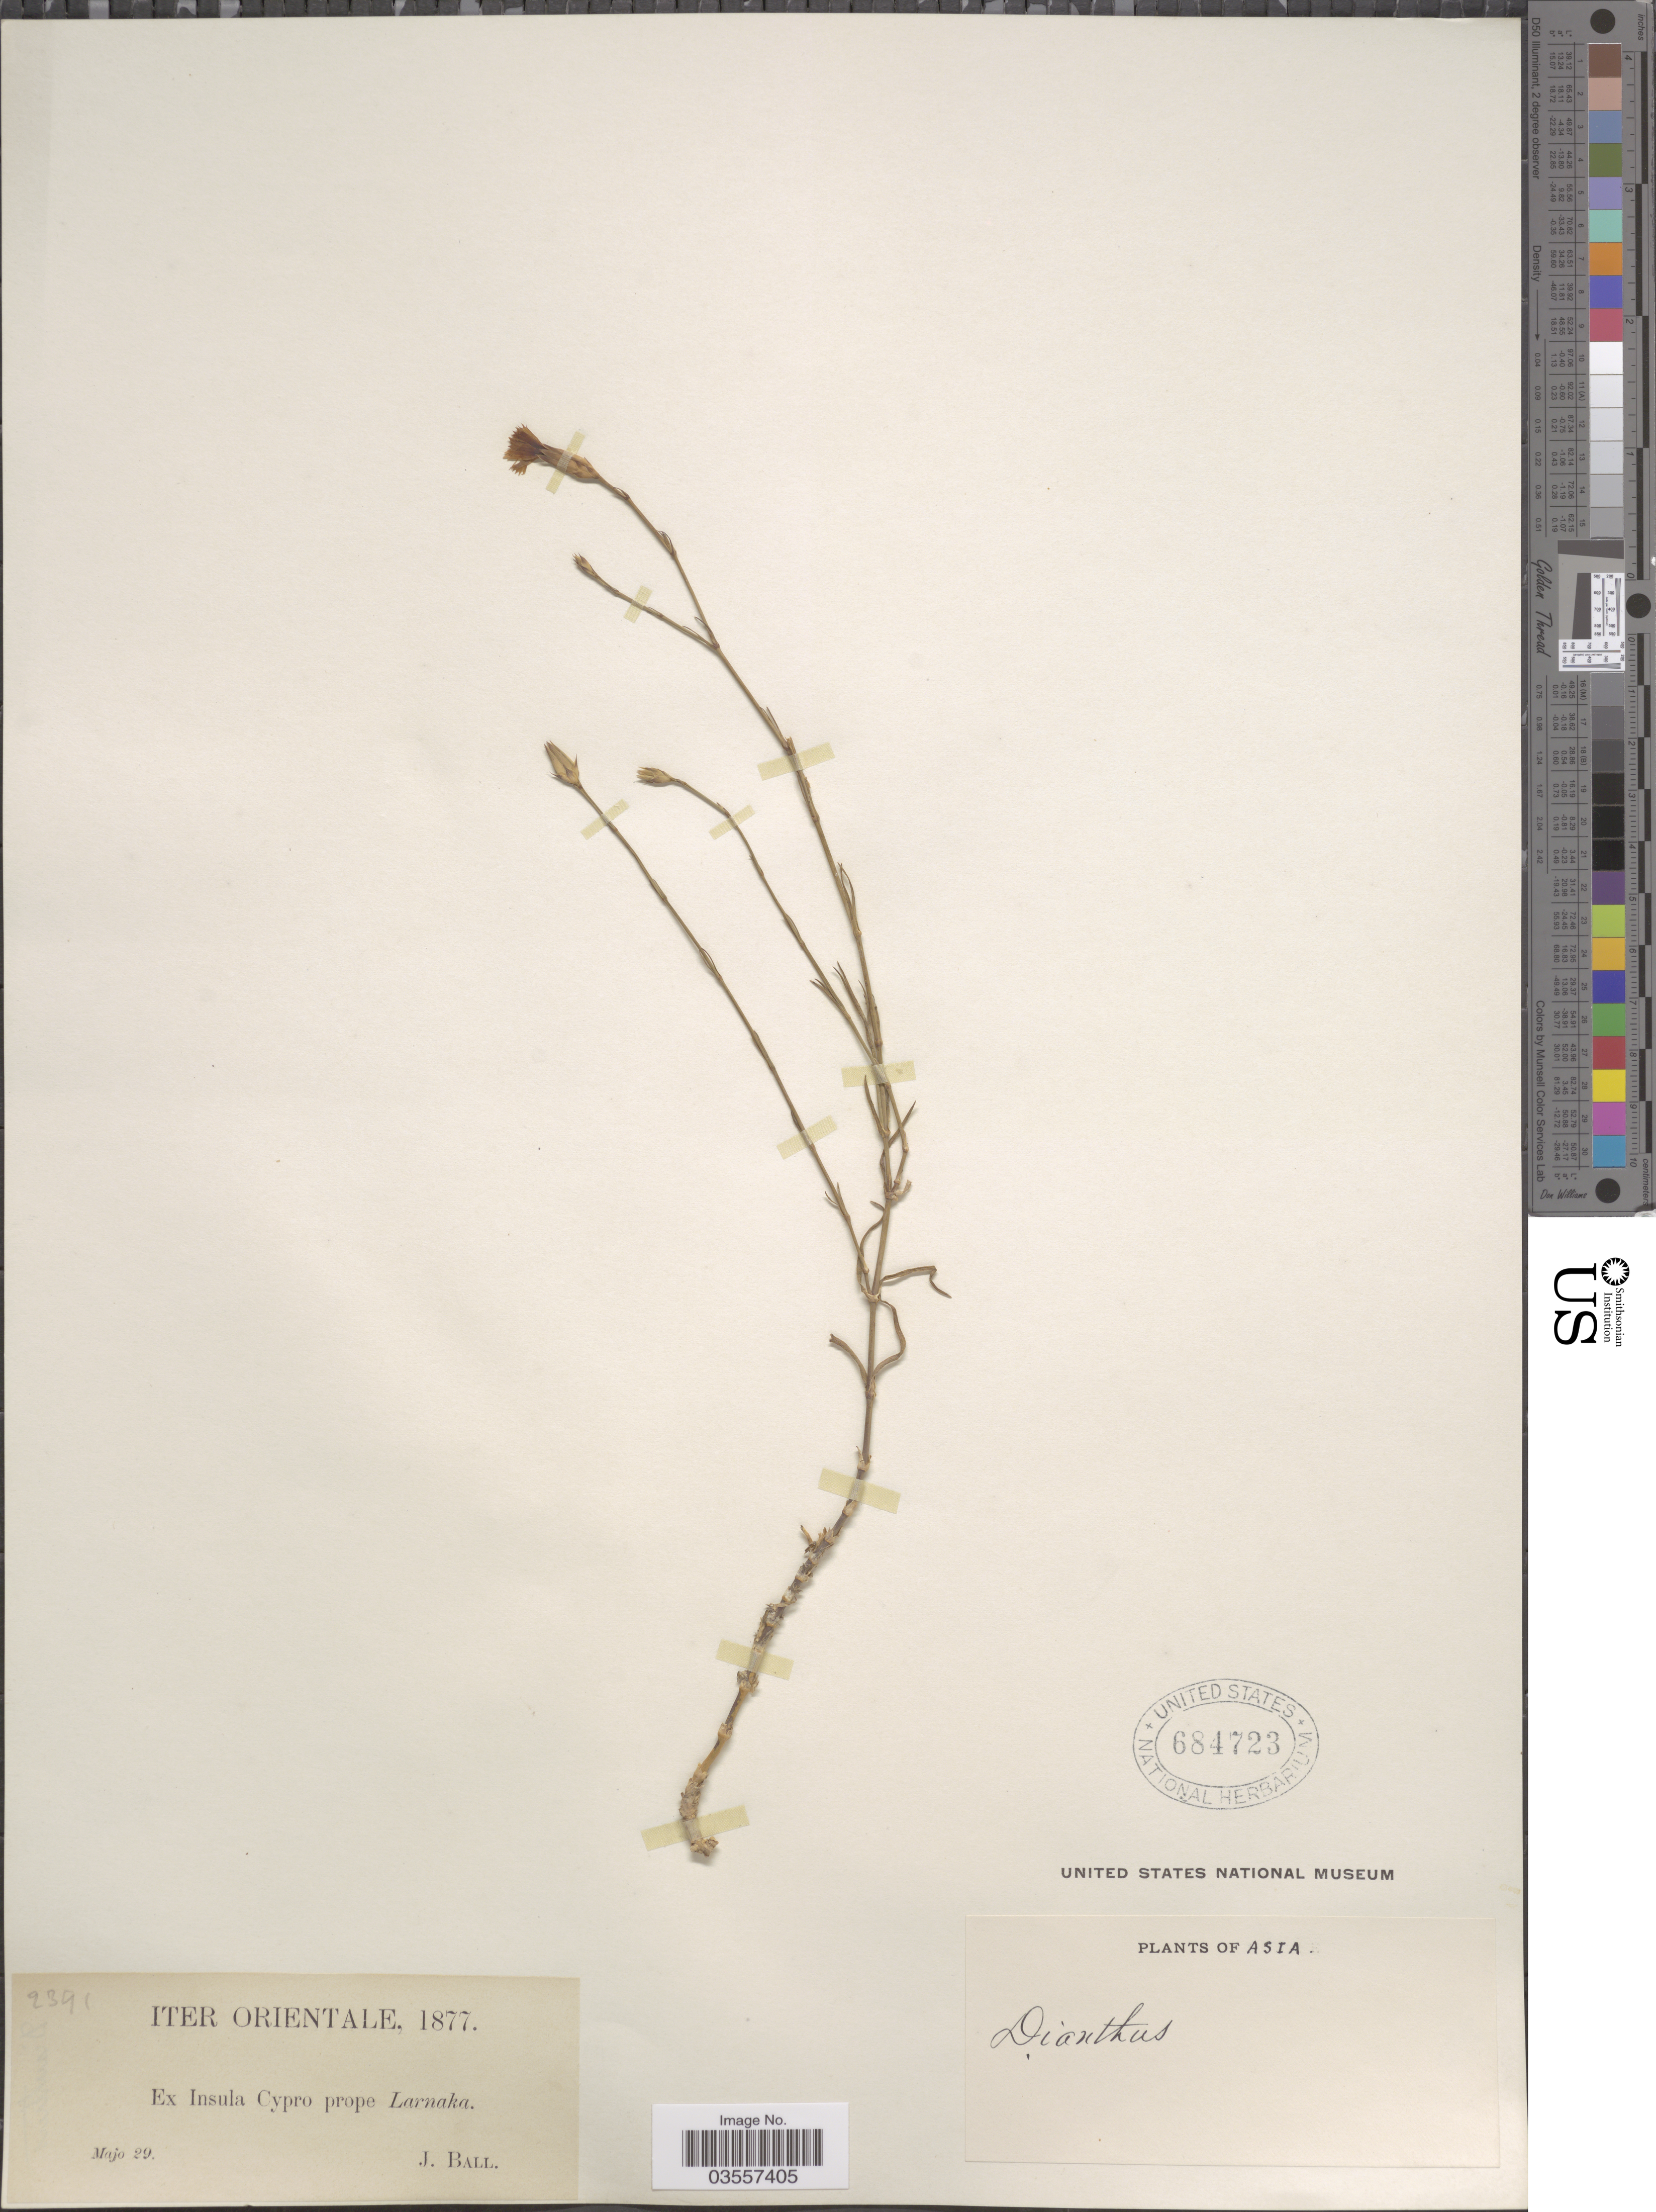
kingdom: Plantae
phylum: Tracheophyta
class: Magnoliopsida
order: Caryophyllales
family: Caryophyllaceae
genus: Dianthus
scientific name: Dianthus sp.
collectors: J. Ball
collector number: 2341*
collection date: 1877-05-29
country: Cyprus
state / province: Lárnaka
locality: Iter Orientale. Ex Insula Cypro prope Larnaka. Asia.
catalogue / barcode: US 684723